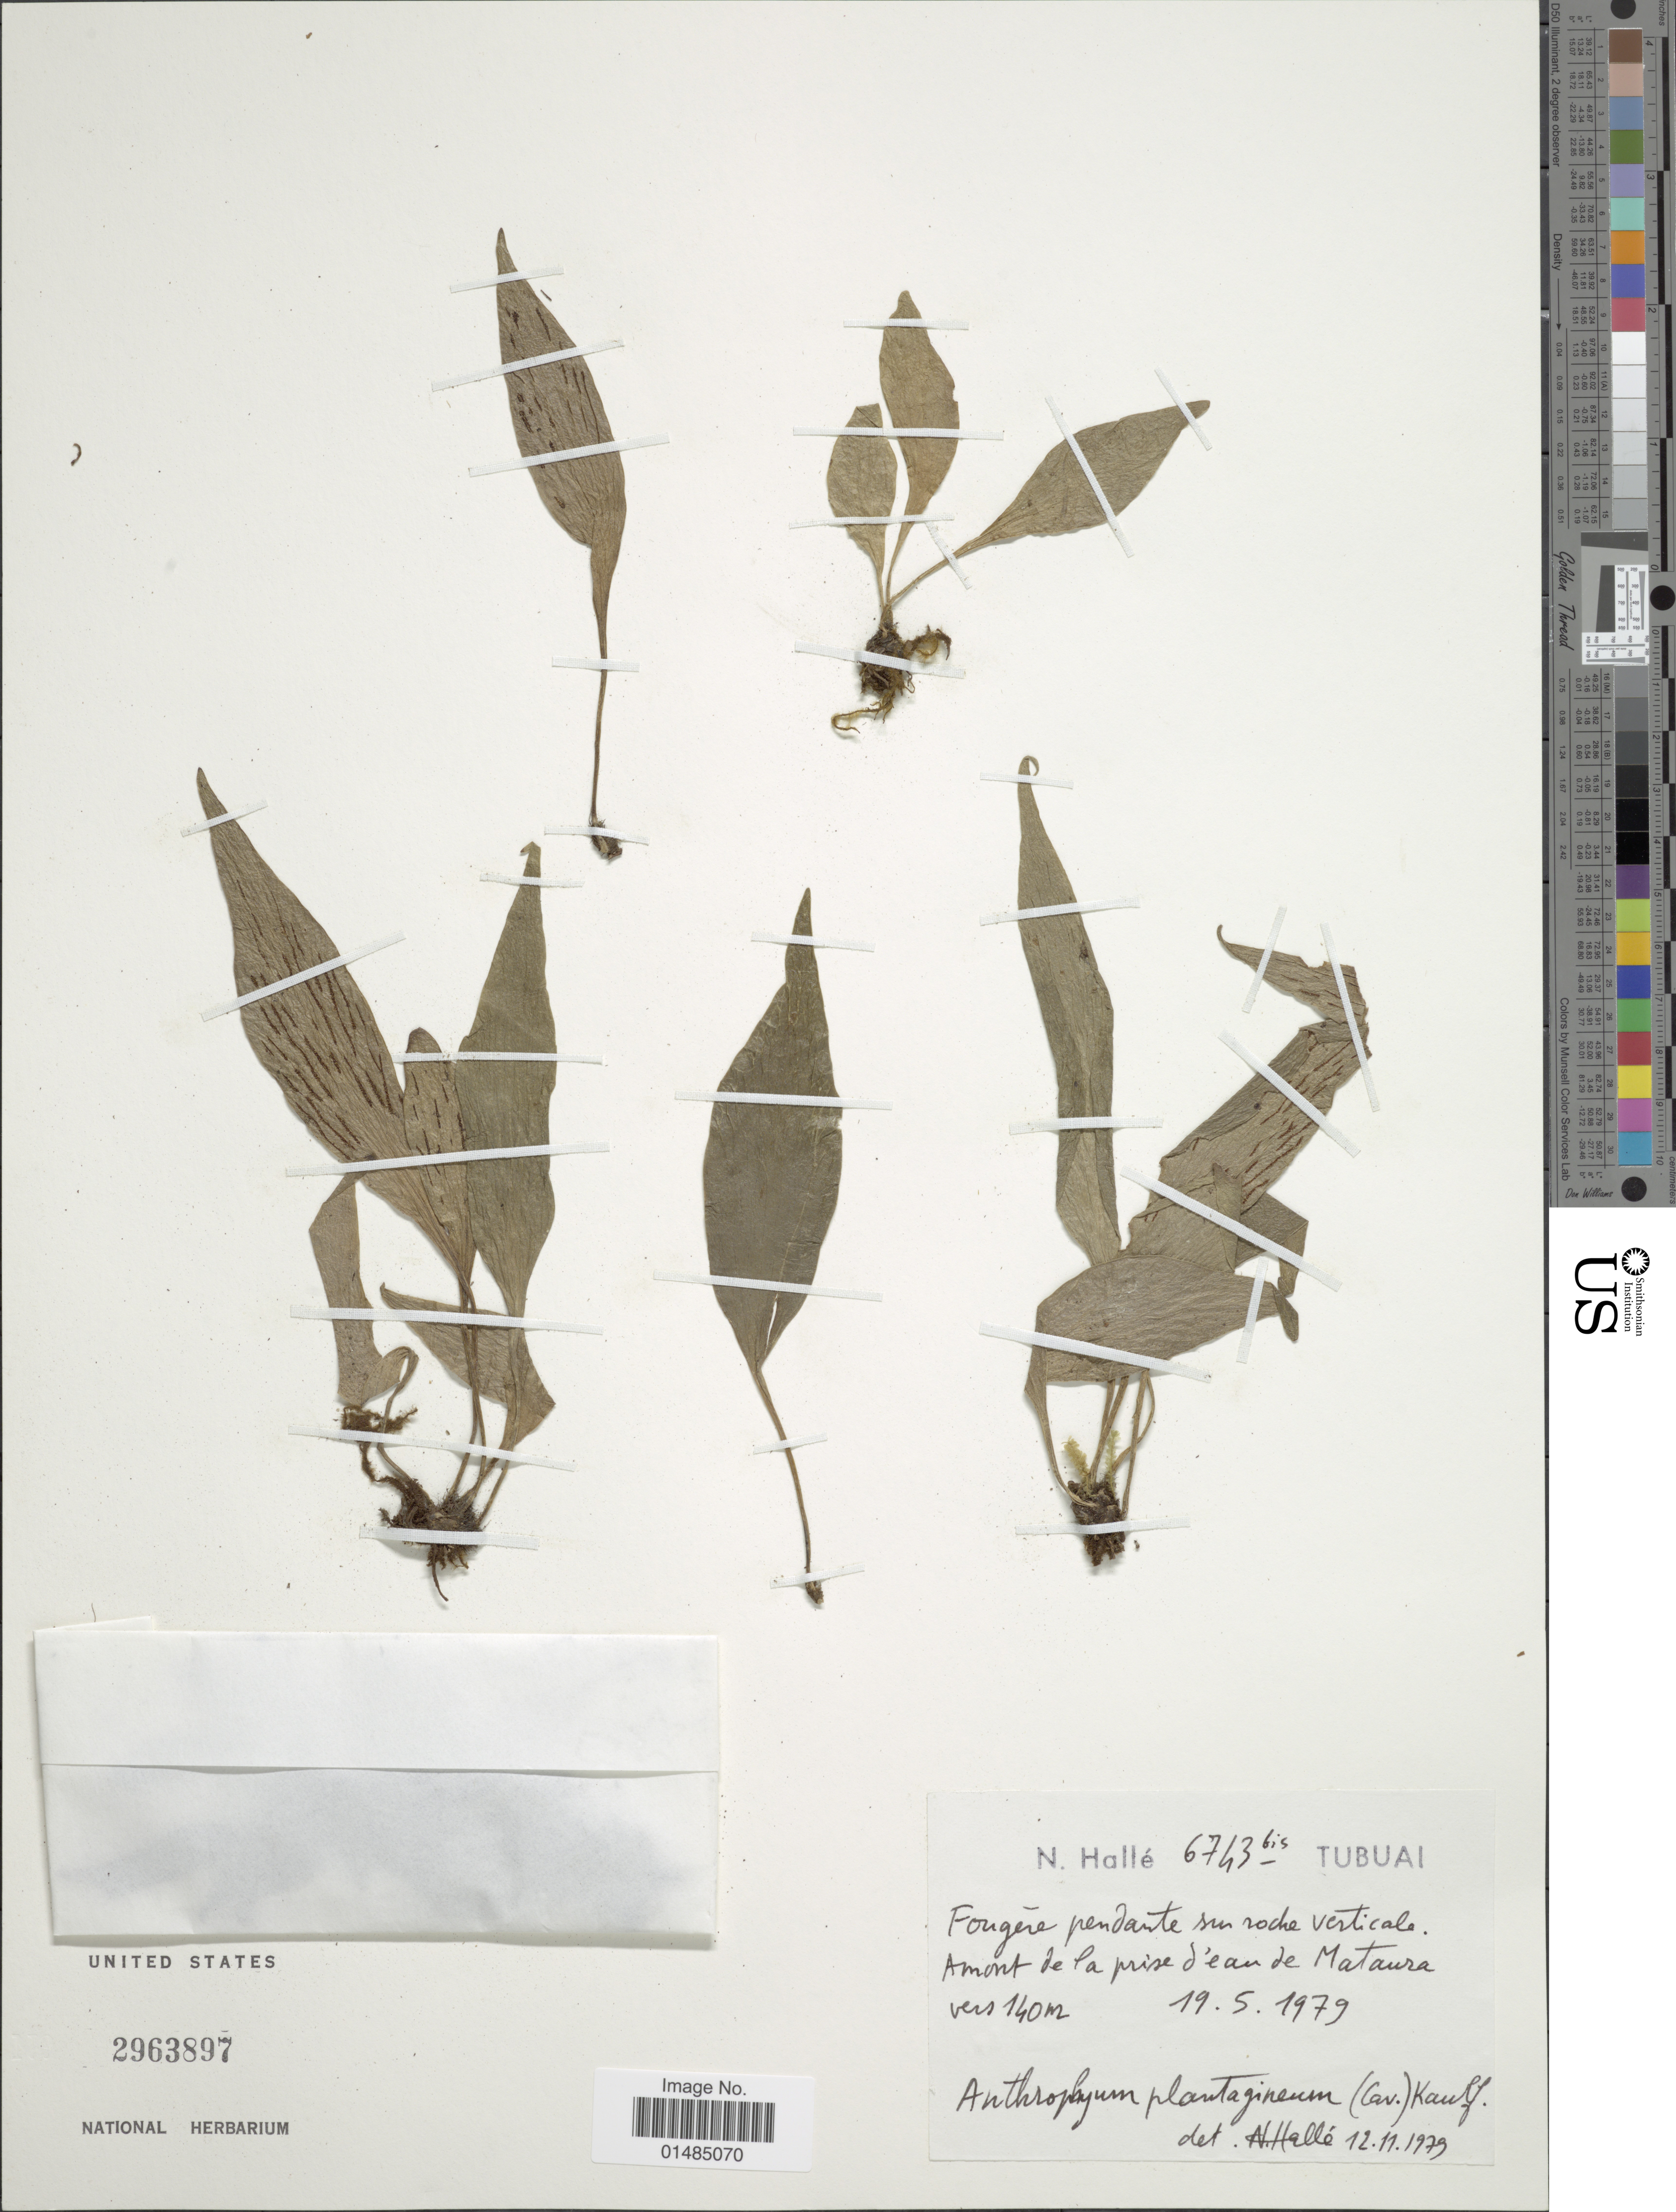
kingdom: Plantae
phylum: Tracheophyta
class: Polypodiopsida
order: Polypodiales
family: Pteridaceae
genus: Antrophyum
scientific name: Antrophyum lessonii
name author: Bory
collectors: N. Hallé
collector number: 6743bis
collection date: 1979-05-19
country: French Polynesia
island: Tubuai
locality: Amont de Pa Prise d'ean de Mataura [interpreted]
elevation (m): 140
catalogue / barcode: US 2963897